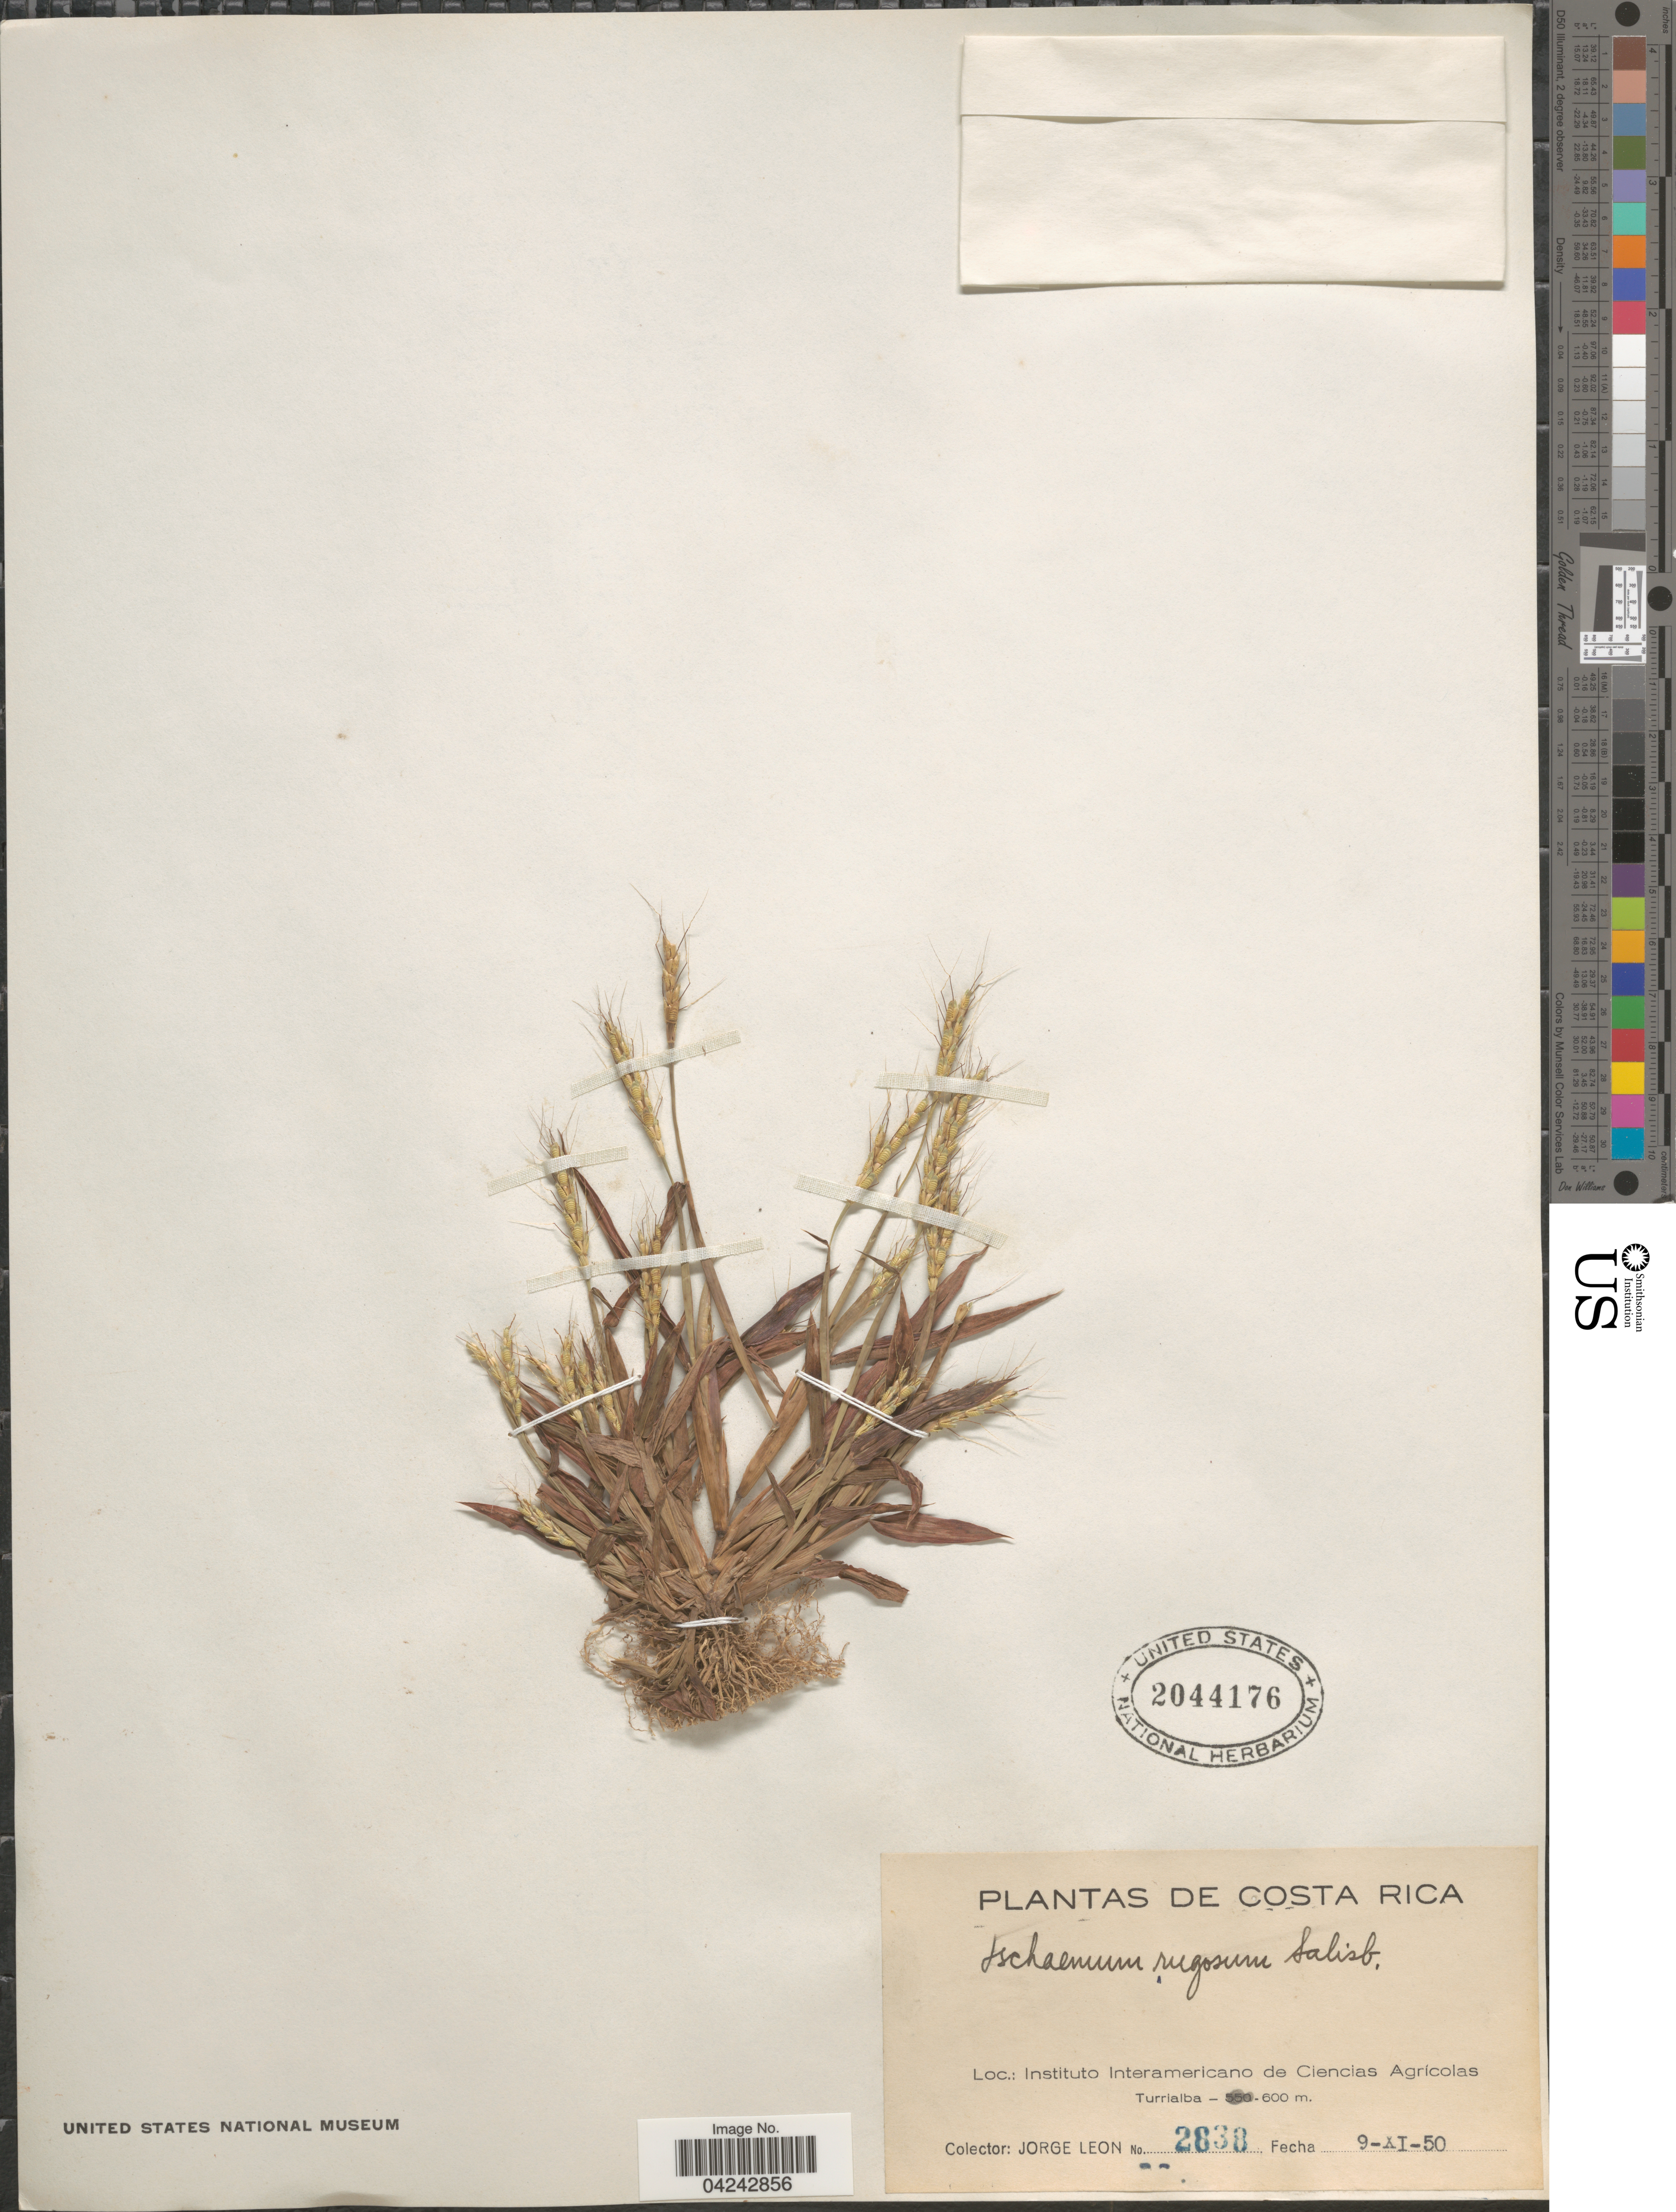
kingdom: Plantae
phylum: Tracheophyta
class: Liliopsida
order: Poales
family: Poaceae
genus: Ischaemum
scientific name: Ischaemum rugosum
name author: Salisb.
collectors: J. León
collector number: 2638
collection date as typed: Transcribed d/m/y: 9/11/50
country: Costa Rica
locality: Instituto Interamericano de Ciencias Agrícolas. Turrialba.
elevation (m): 600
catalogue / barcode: US 2044176